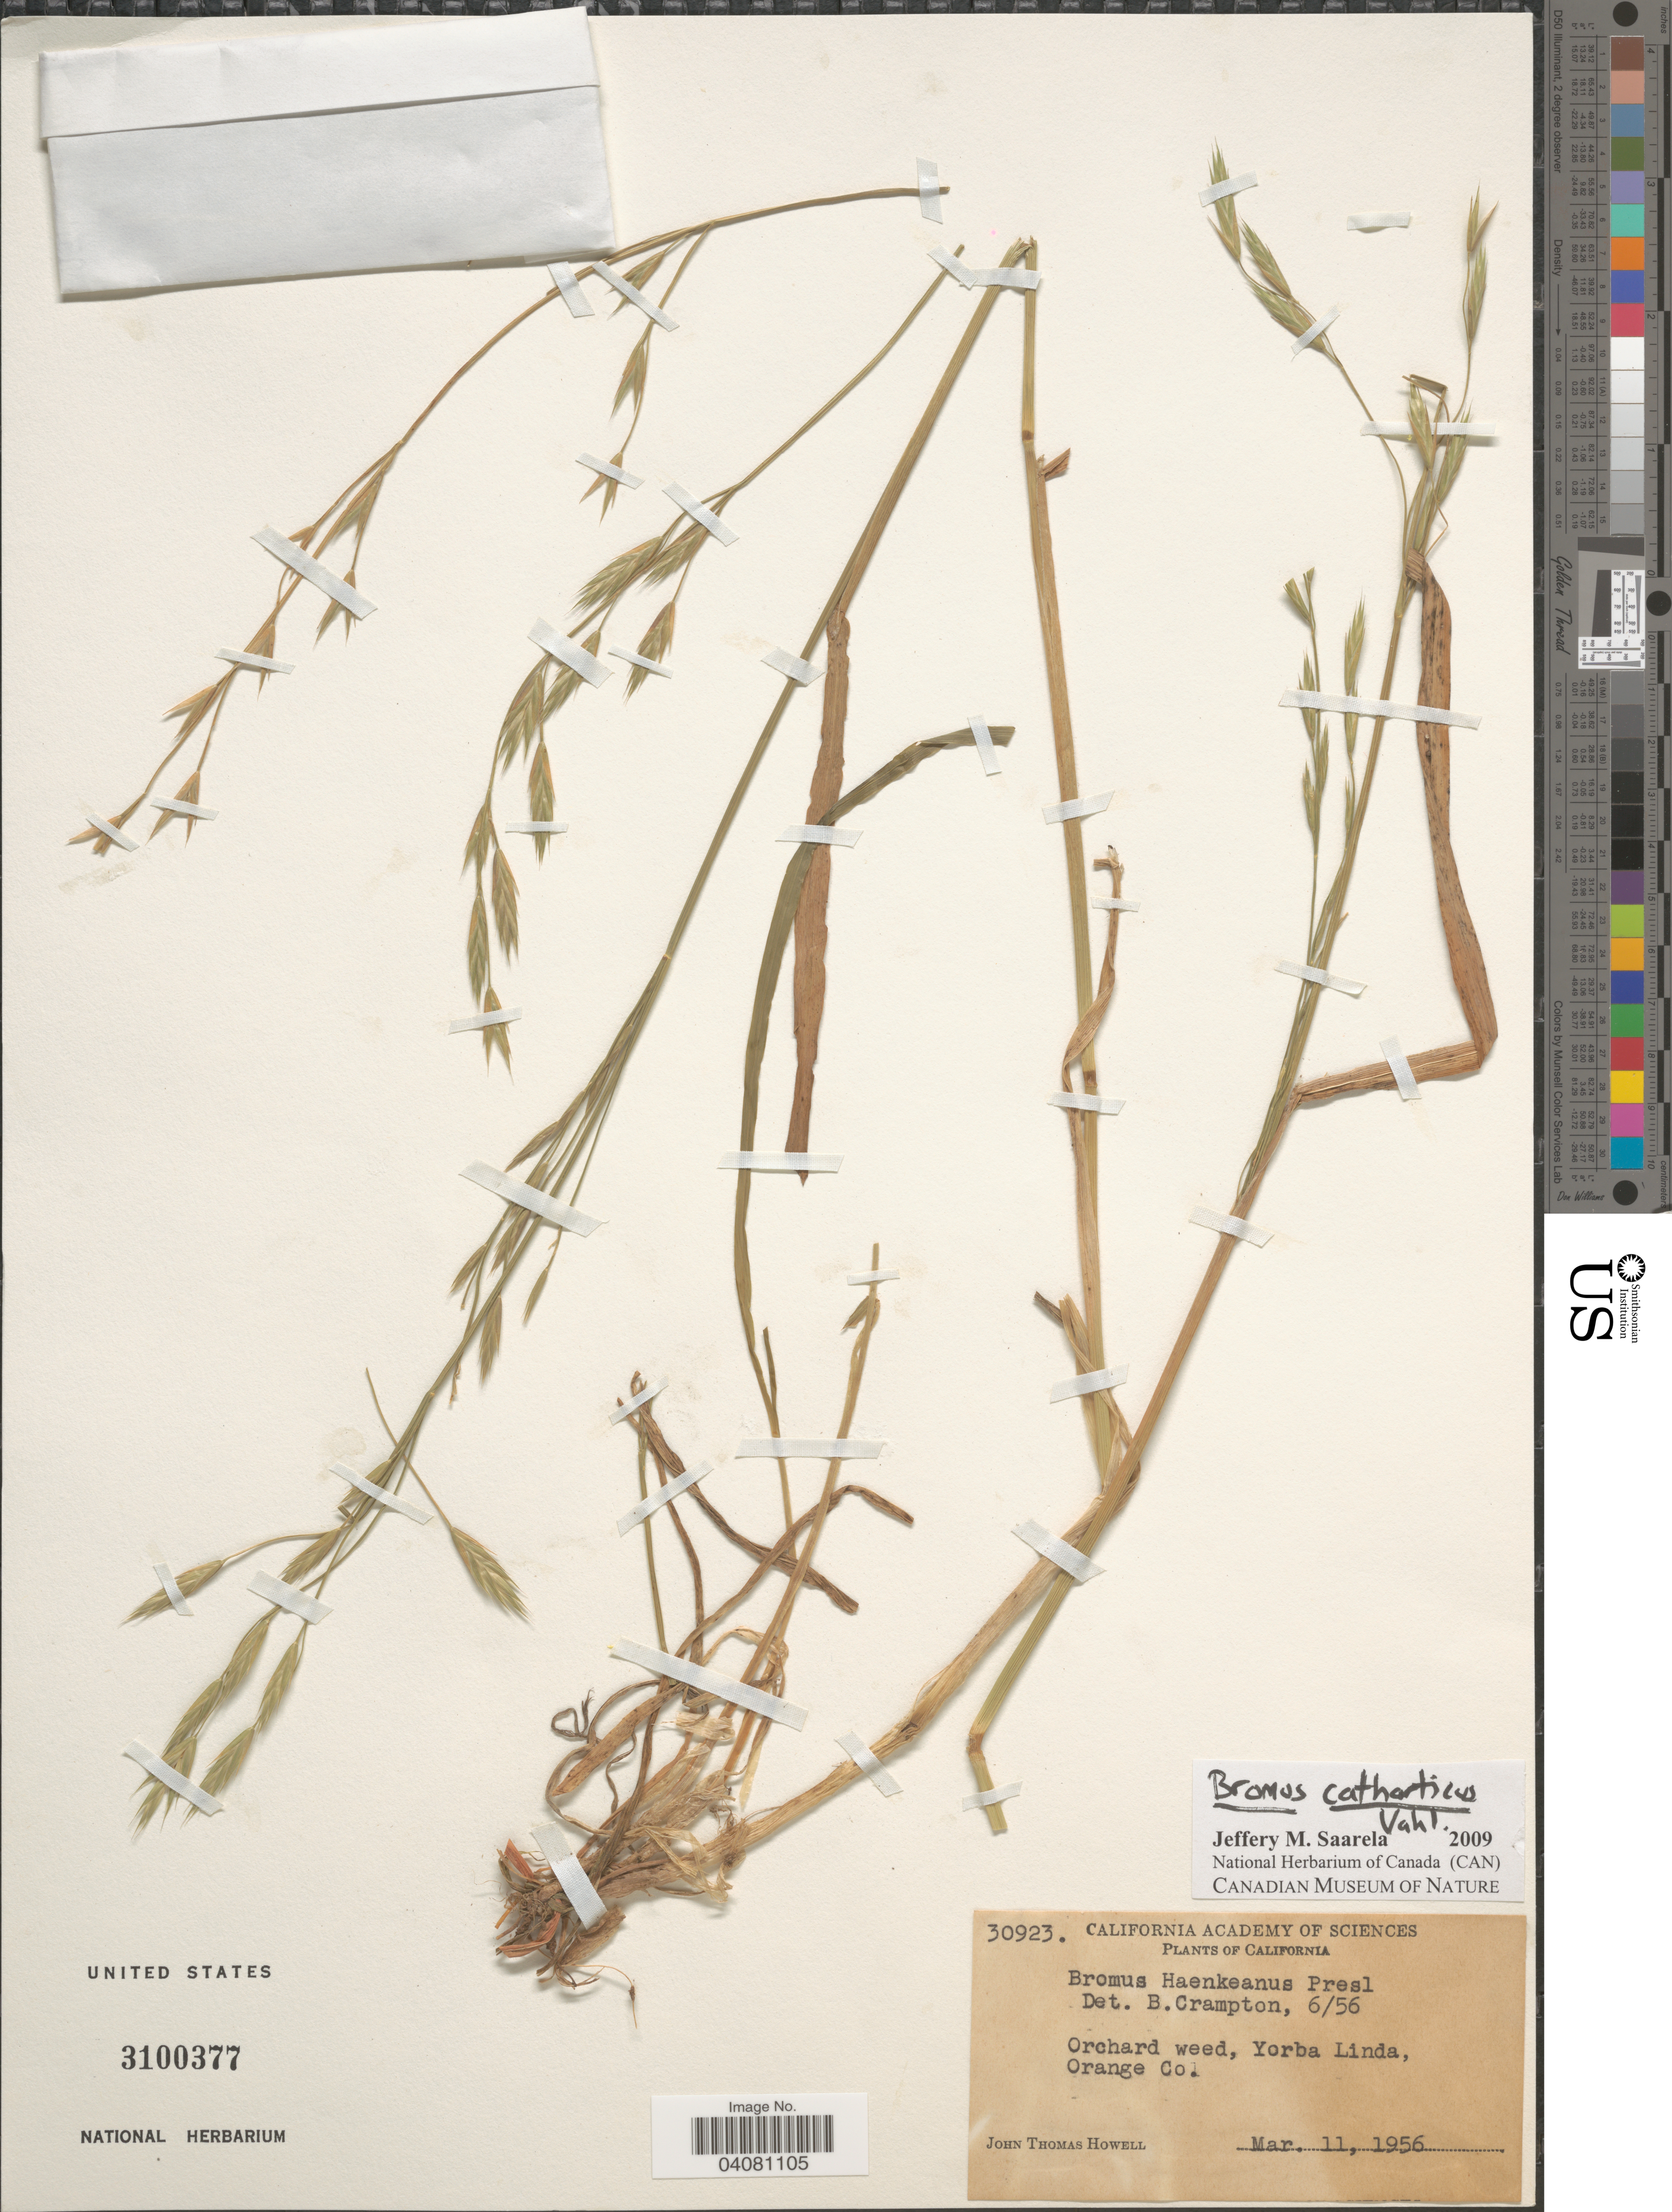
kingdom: Plantae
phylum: Tracheophyta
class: Liliopsida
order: Poales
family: Poaceae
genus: Bromus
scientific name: Bromus catharticus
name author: Vahl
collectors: J. T. Howell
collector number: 30923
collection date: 1956-03-11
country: United States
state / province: California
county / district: Orange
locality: Orchard weed, Yorba Linda, Orange Co.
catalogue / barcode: US 3100377